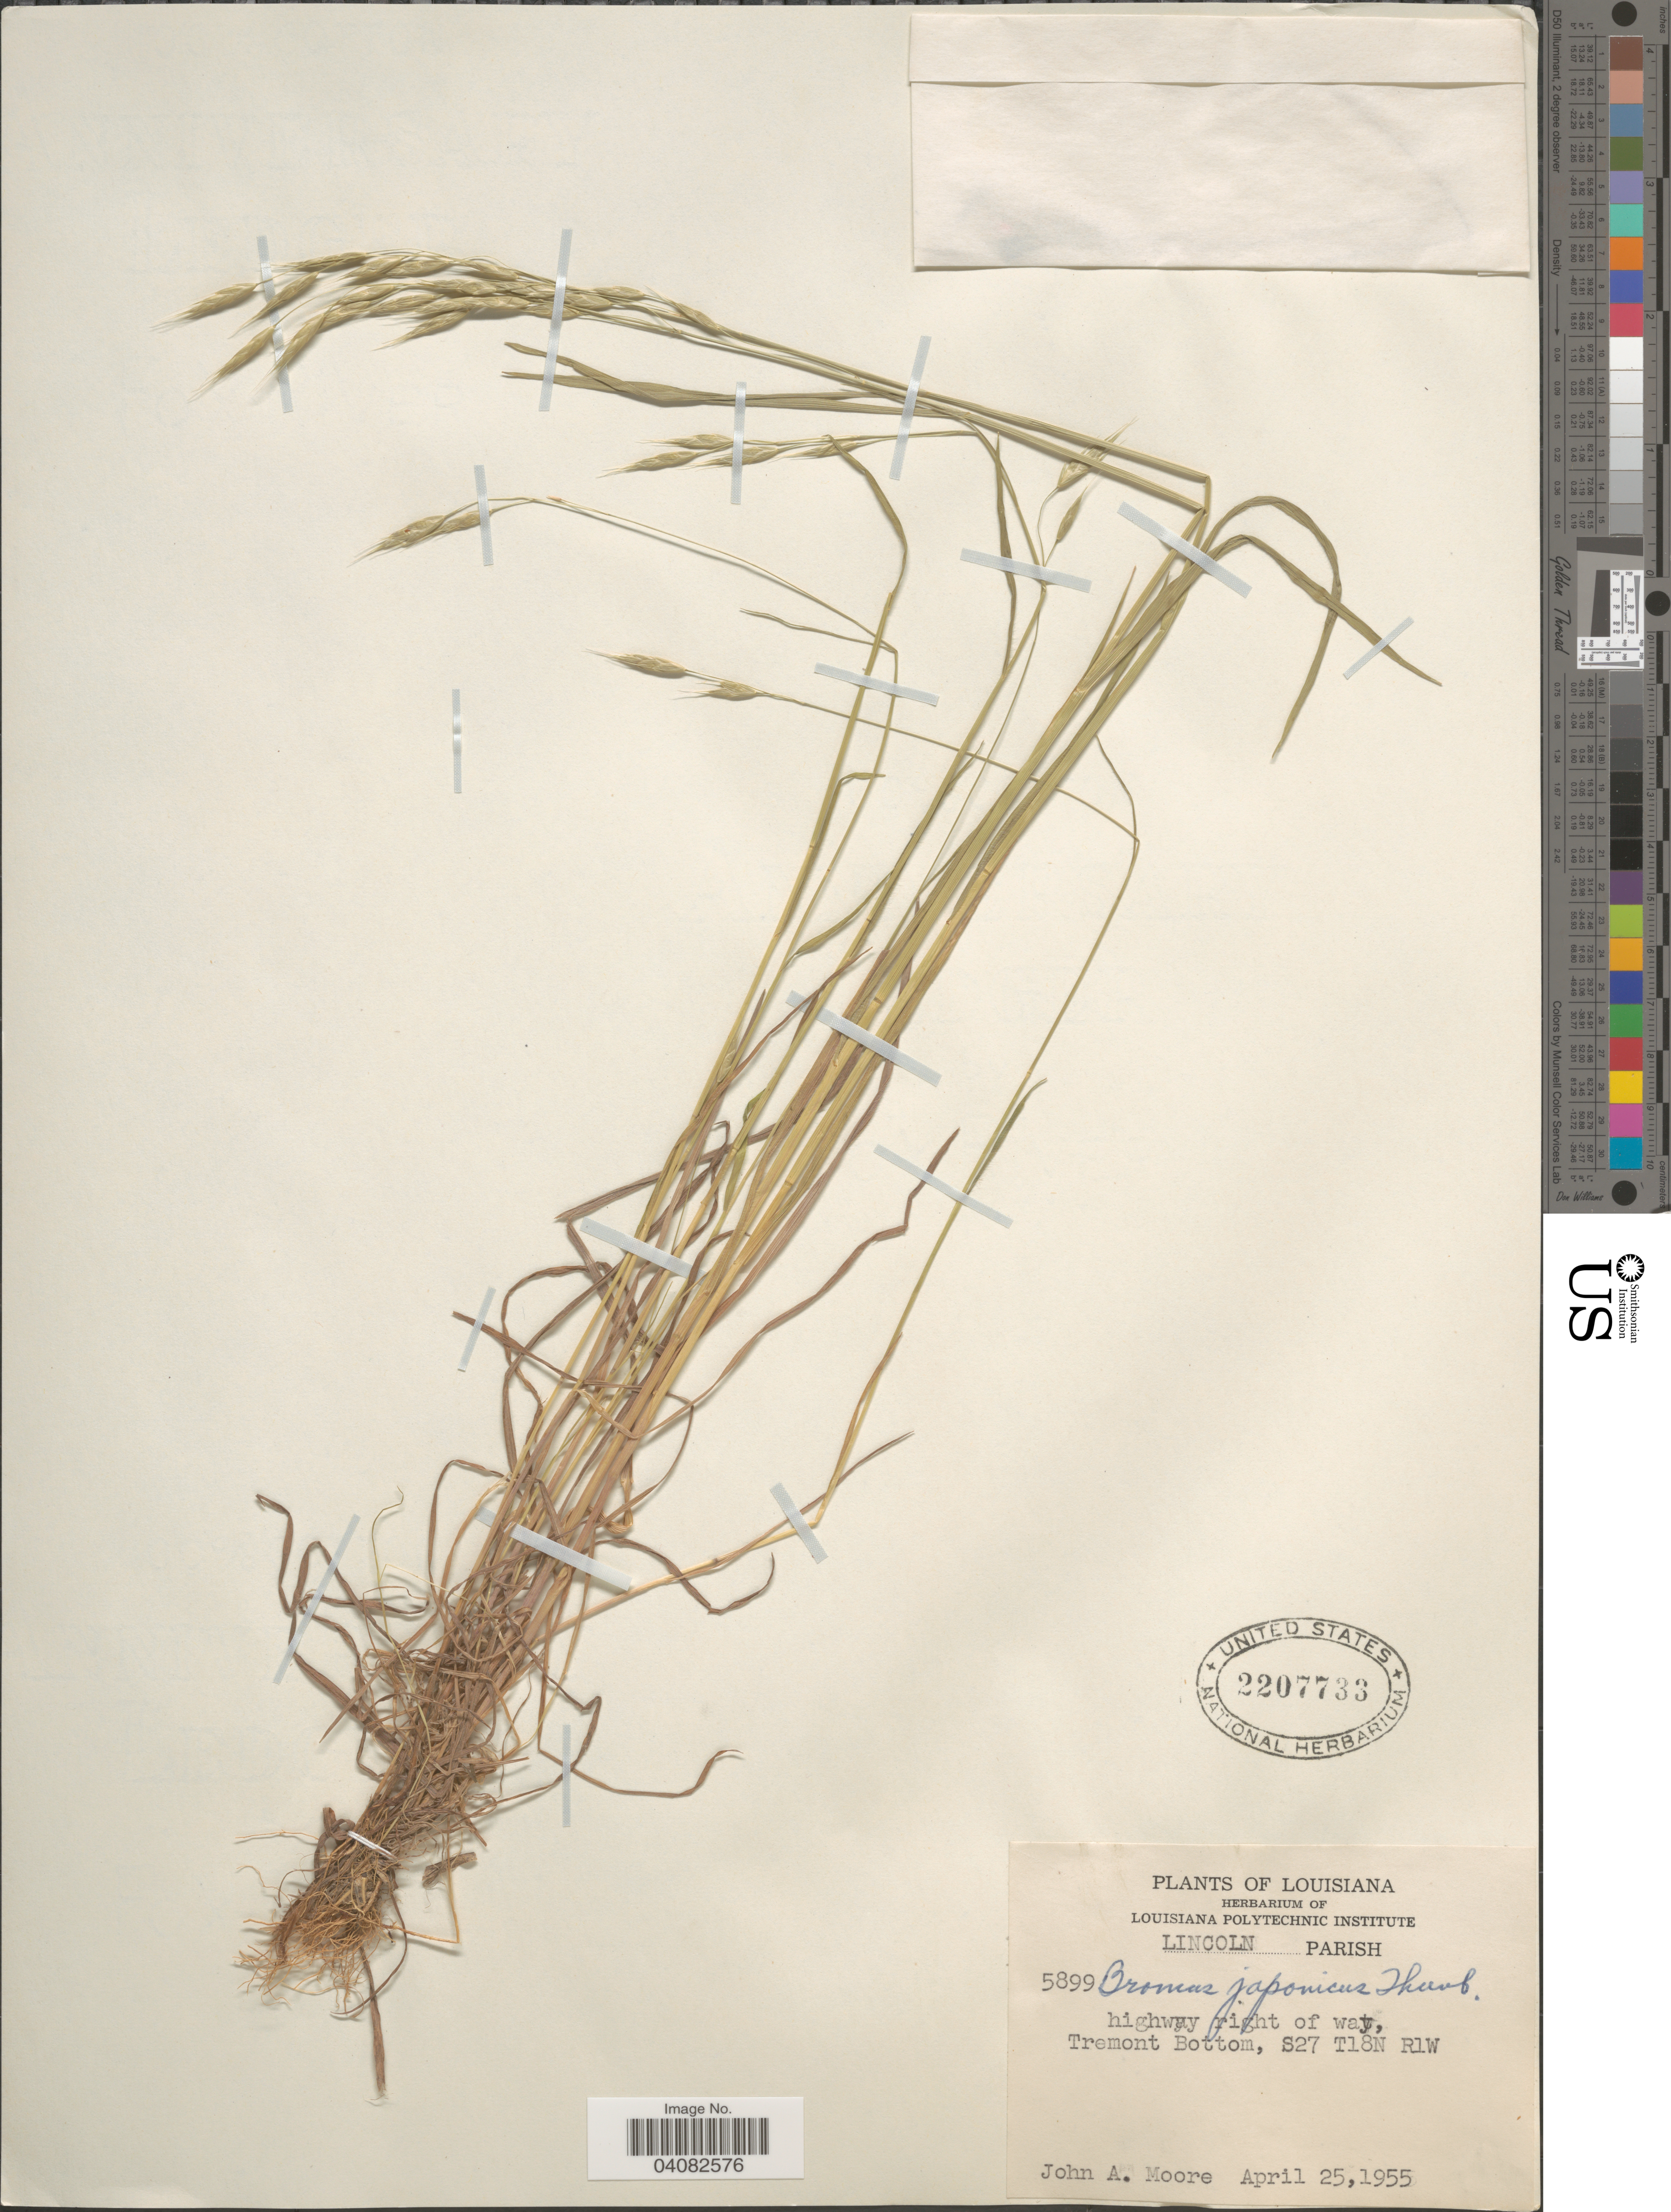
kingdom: Plantae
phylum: Tracheophyta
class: Liliopsida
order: Poales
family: Poaceae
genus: Bromus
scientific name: Bromus japonicus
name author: Houtt.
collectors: J. A. Moore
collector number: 5899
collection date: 1955-04-25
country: United States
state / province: Louisiana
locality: Lincoln Parish. Highway right of way, Tremont Bottom, S27 T18N R1W.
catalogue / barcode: US 2207733